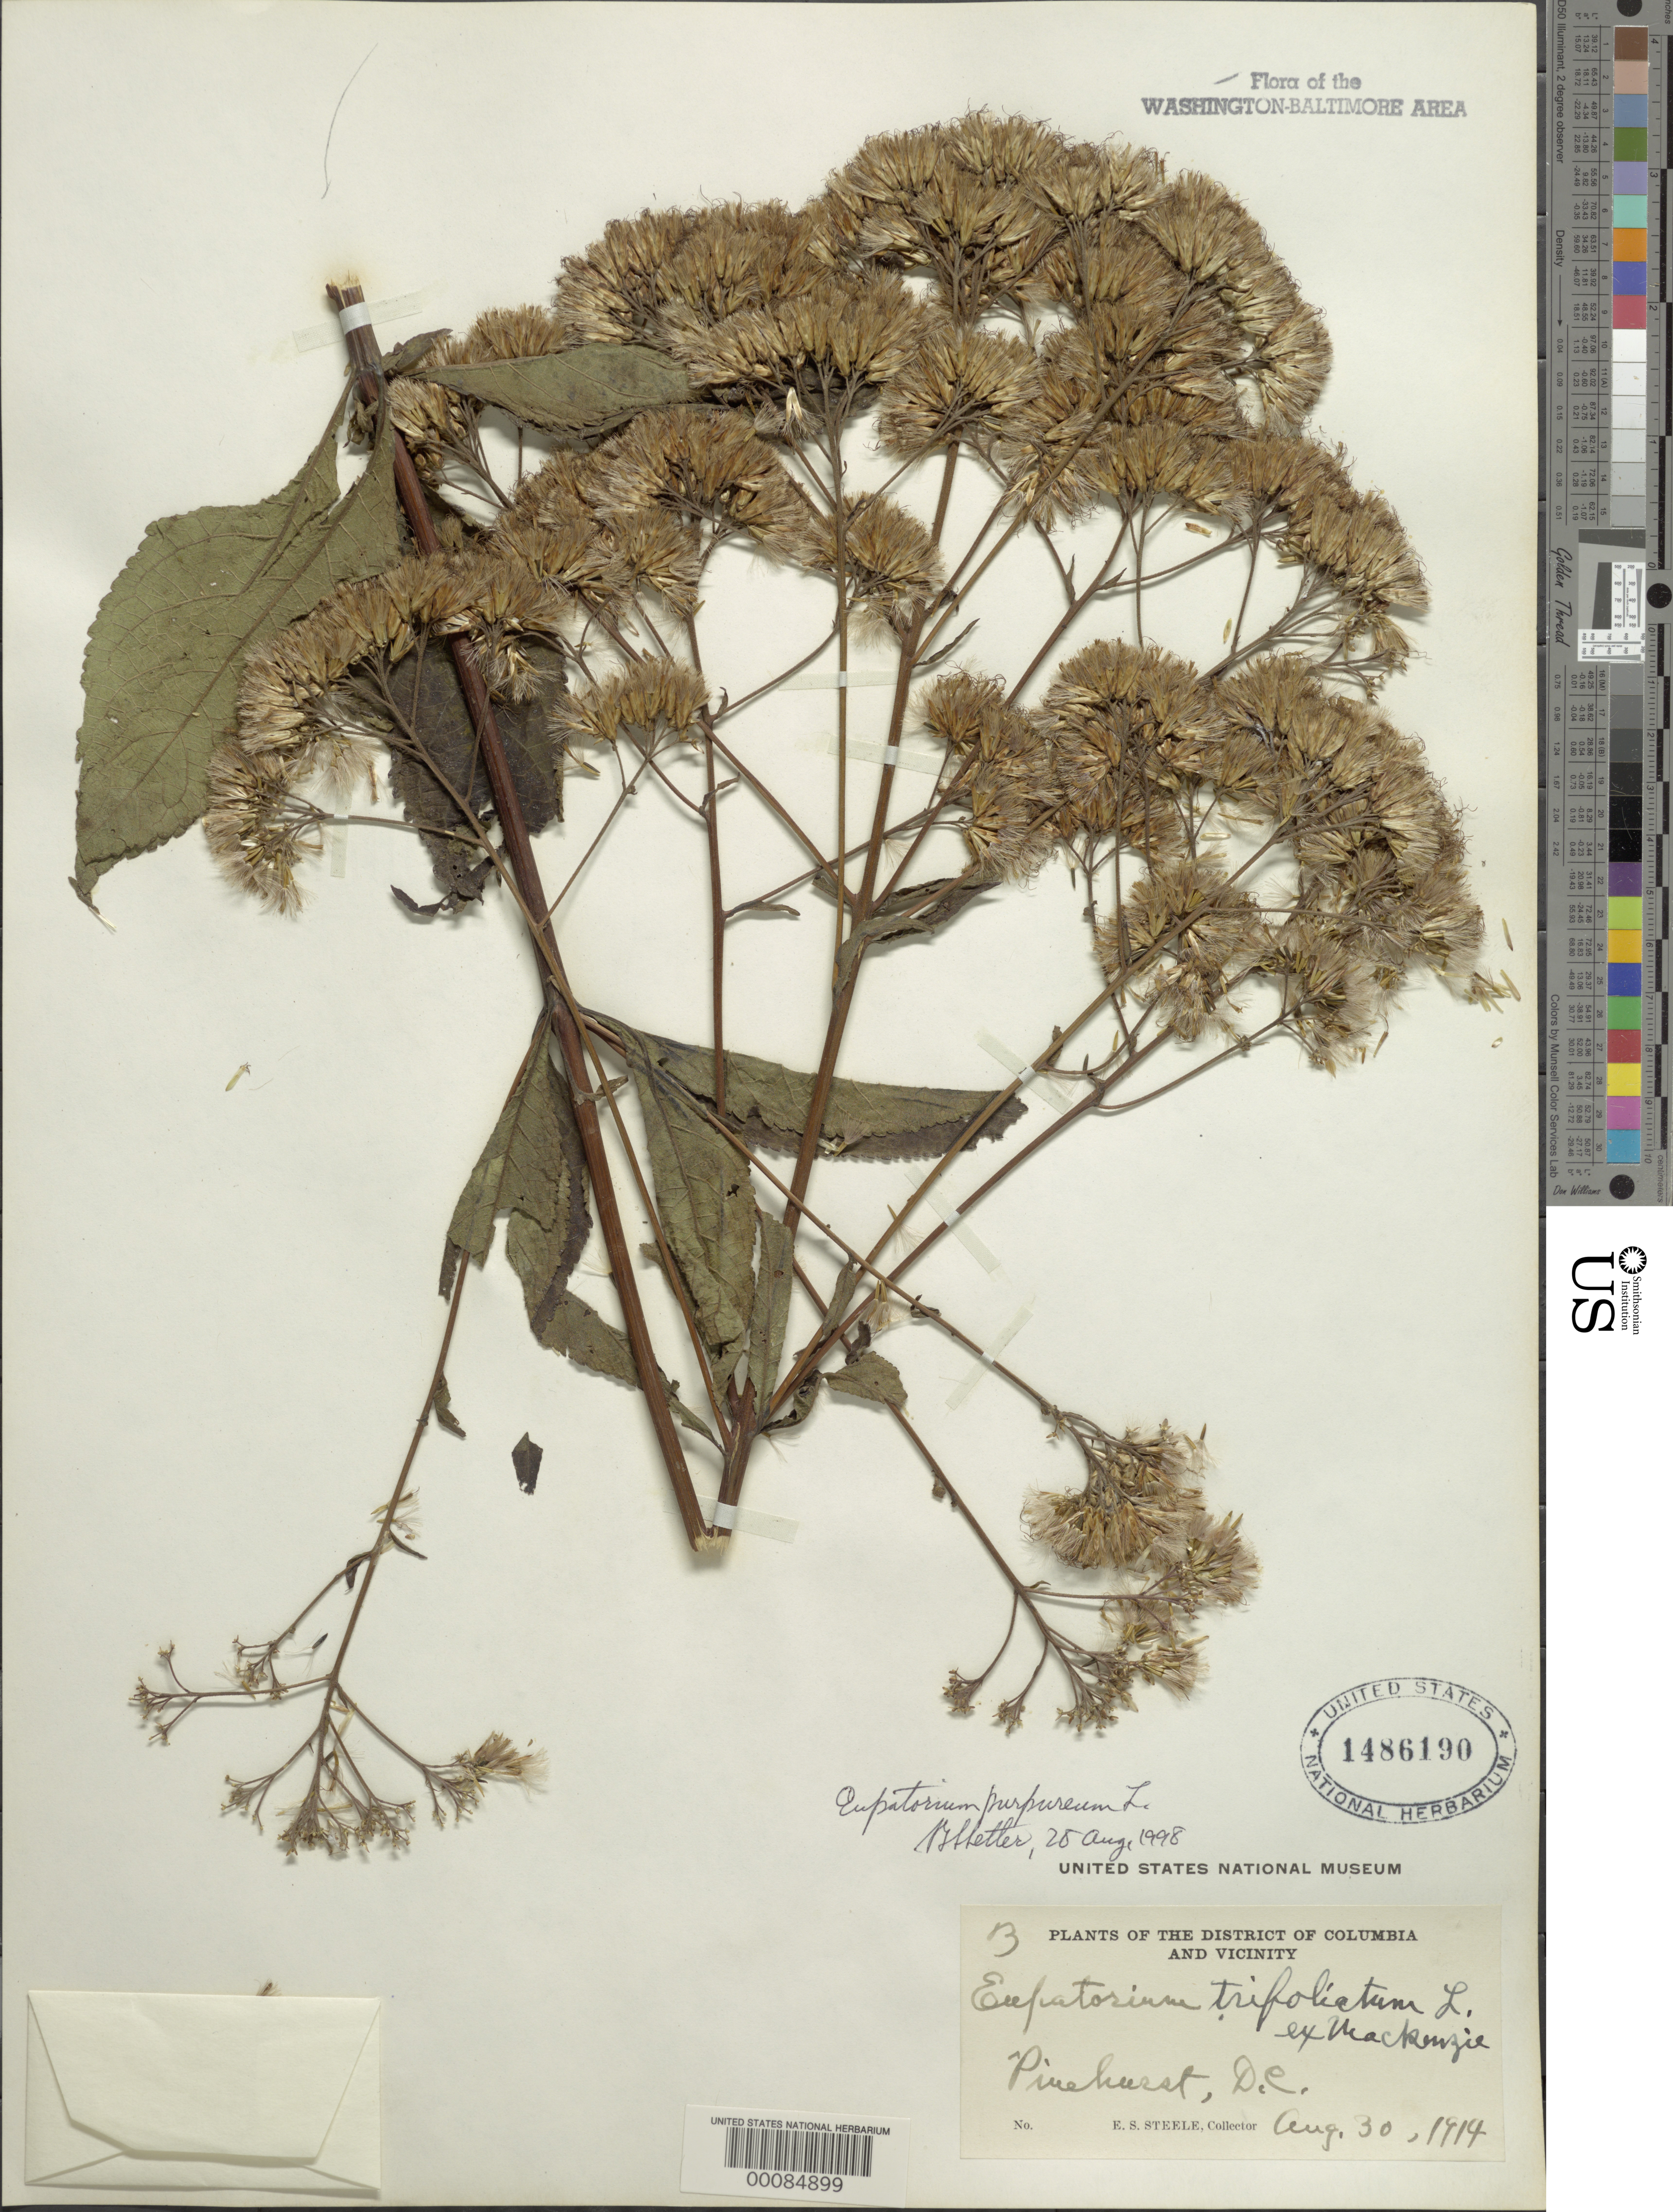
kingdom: Plantae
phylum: Tracheophyta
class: Magnoliopsida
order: Asterales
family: Asteraceae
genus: Eupatorium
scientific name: Eupatorium purpureum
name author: (L.) E.E. Lamont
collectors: E. Steele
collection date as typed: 30 Aug 1914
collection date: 1914-08-30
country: United States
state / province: District of Columbia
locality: Pinehurst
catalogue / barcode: US 1486190